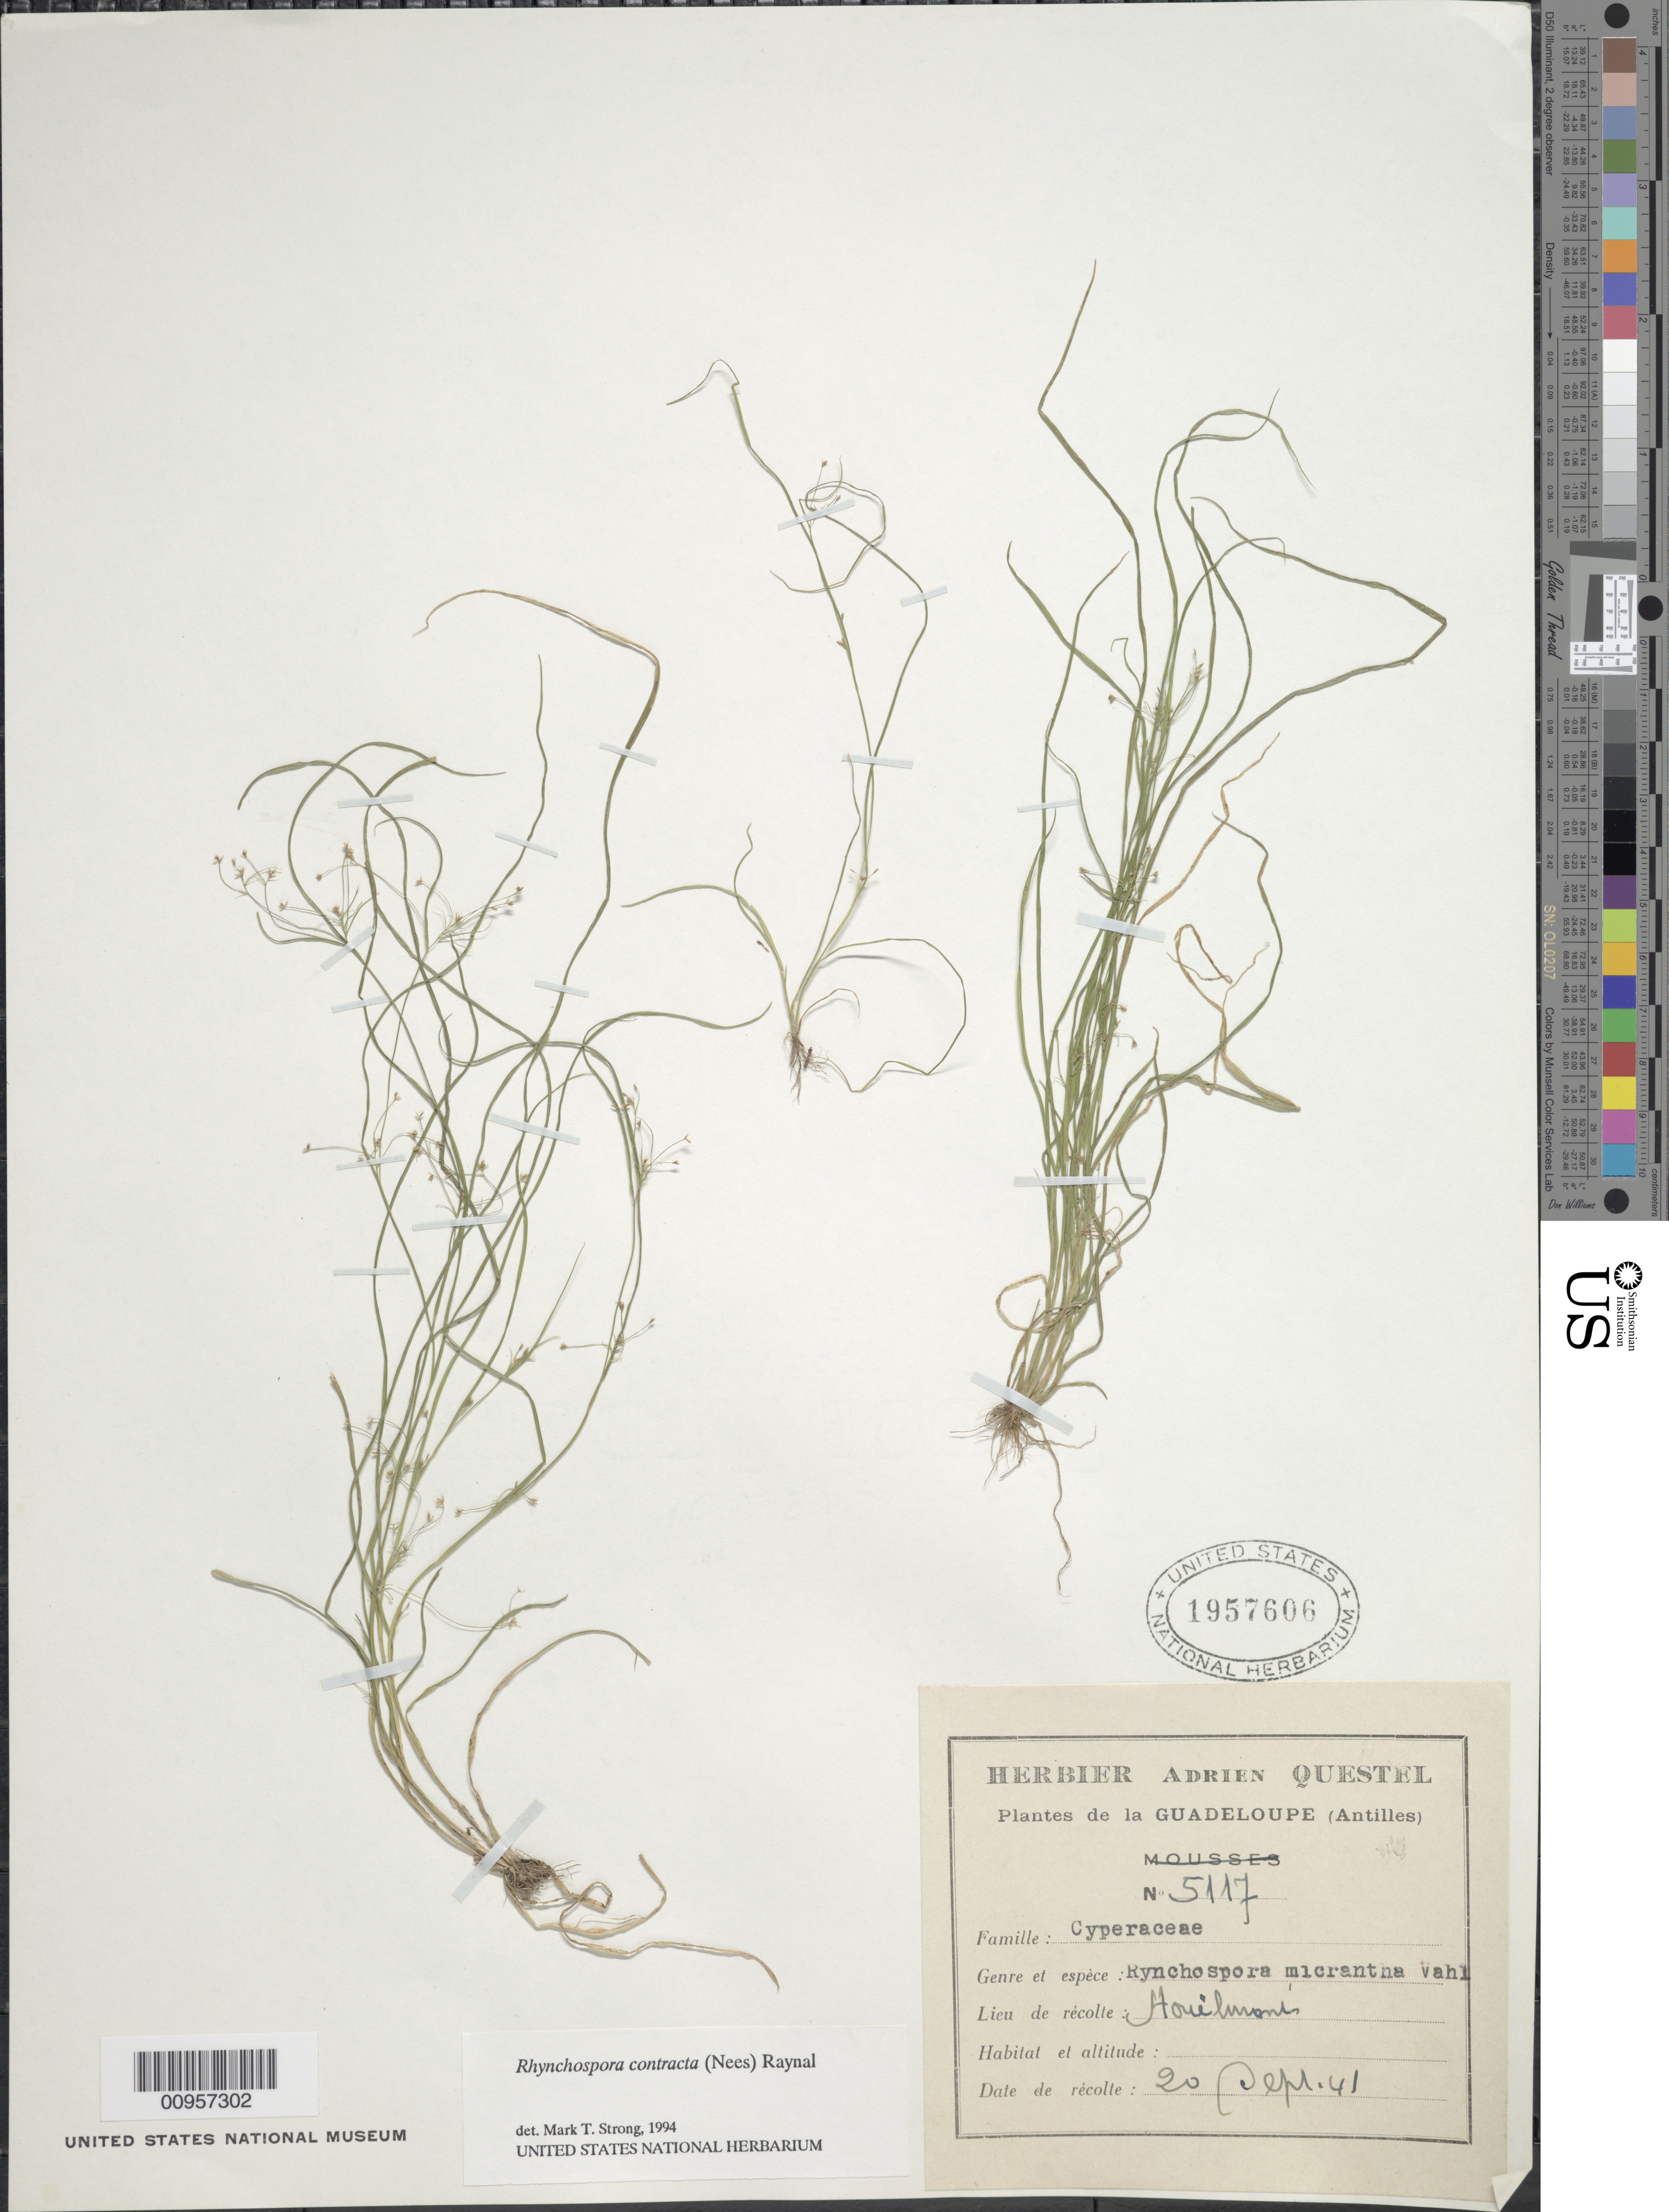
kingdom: Plantae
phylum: Tracheophyta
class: Liliopsida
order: Poales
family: Cyperaceae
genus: Rhynchospora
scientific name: Rhynchospora contracta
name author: (Nees) J. Raynal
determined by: Strong, M. T., (US), Smithsonian Institution - National Museum of Natural History (UNITED STATES)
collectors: A. Questel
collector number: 5117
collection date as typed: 20 Sep 1941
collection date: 1941-09-20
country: Guadeloupe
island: Basse Terre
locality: "Houilmonds"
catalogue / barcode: US 1957606